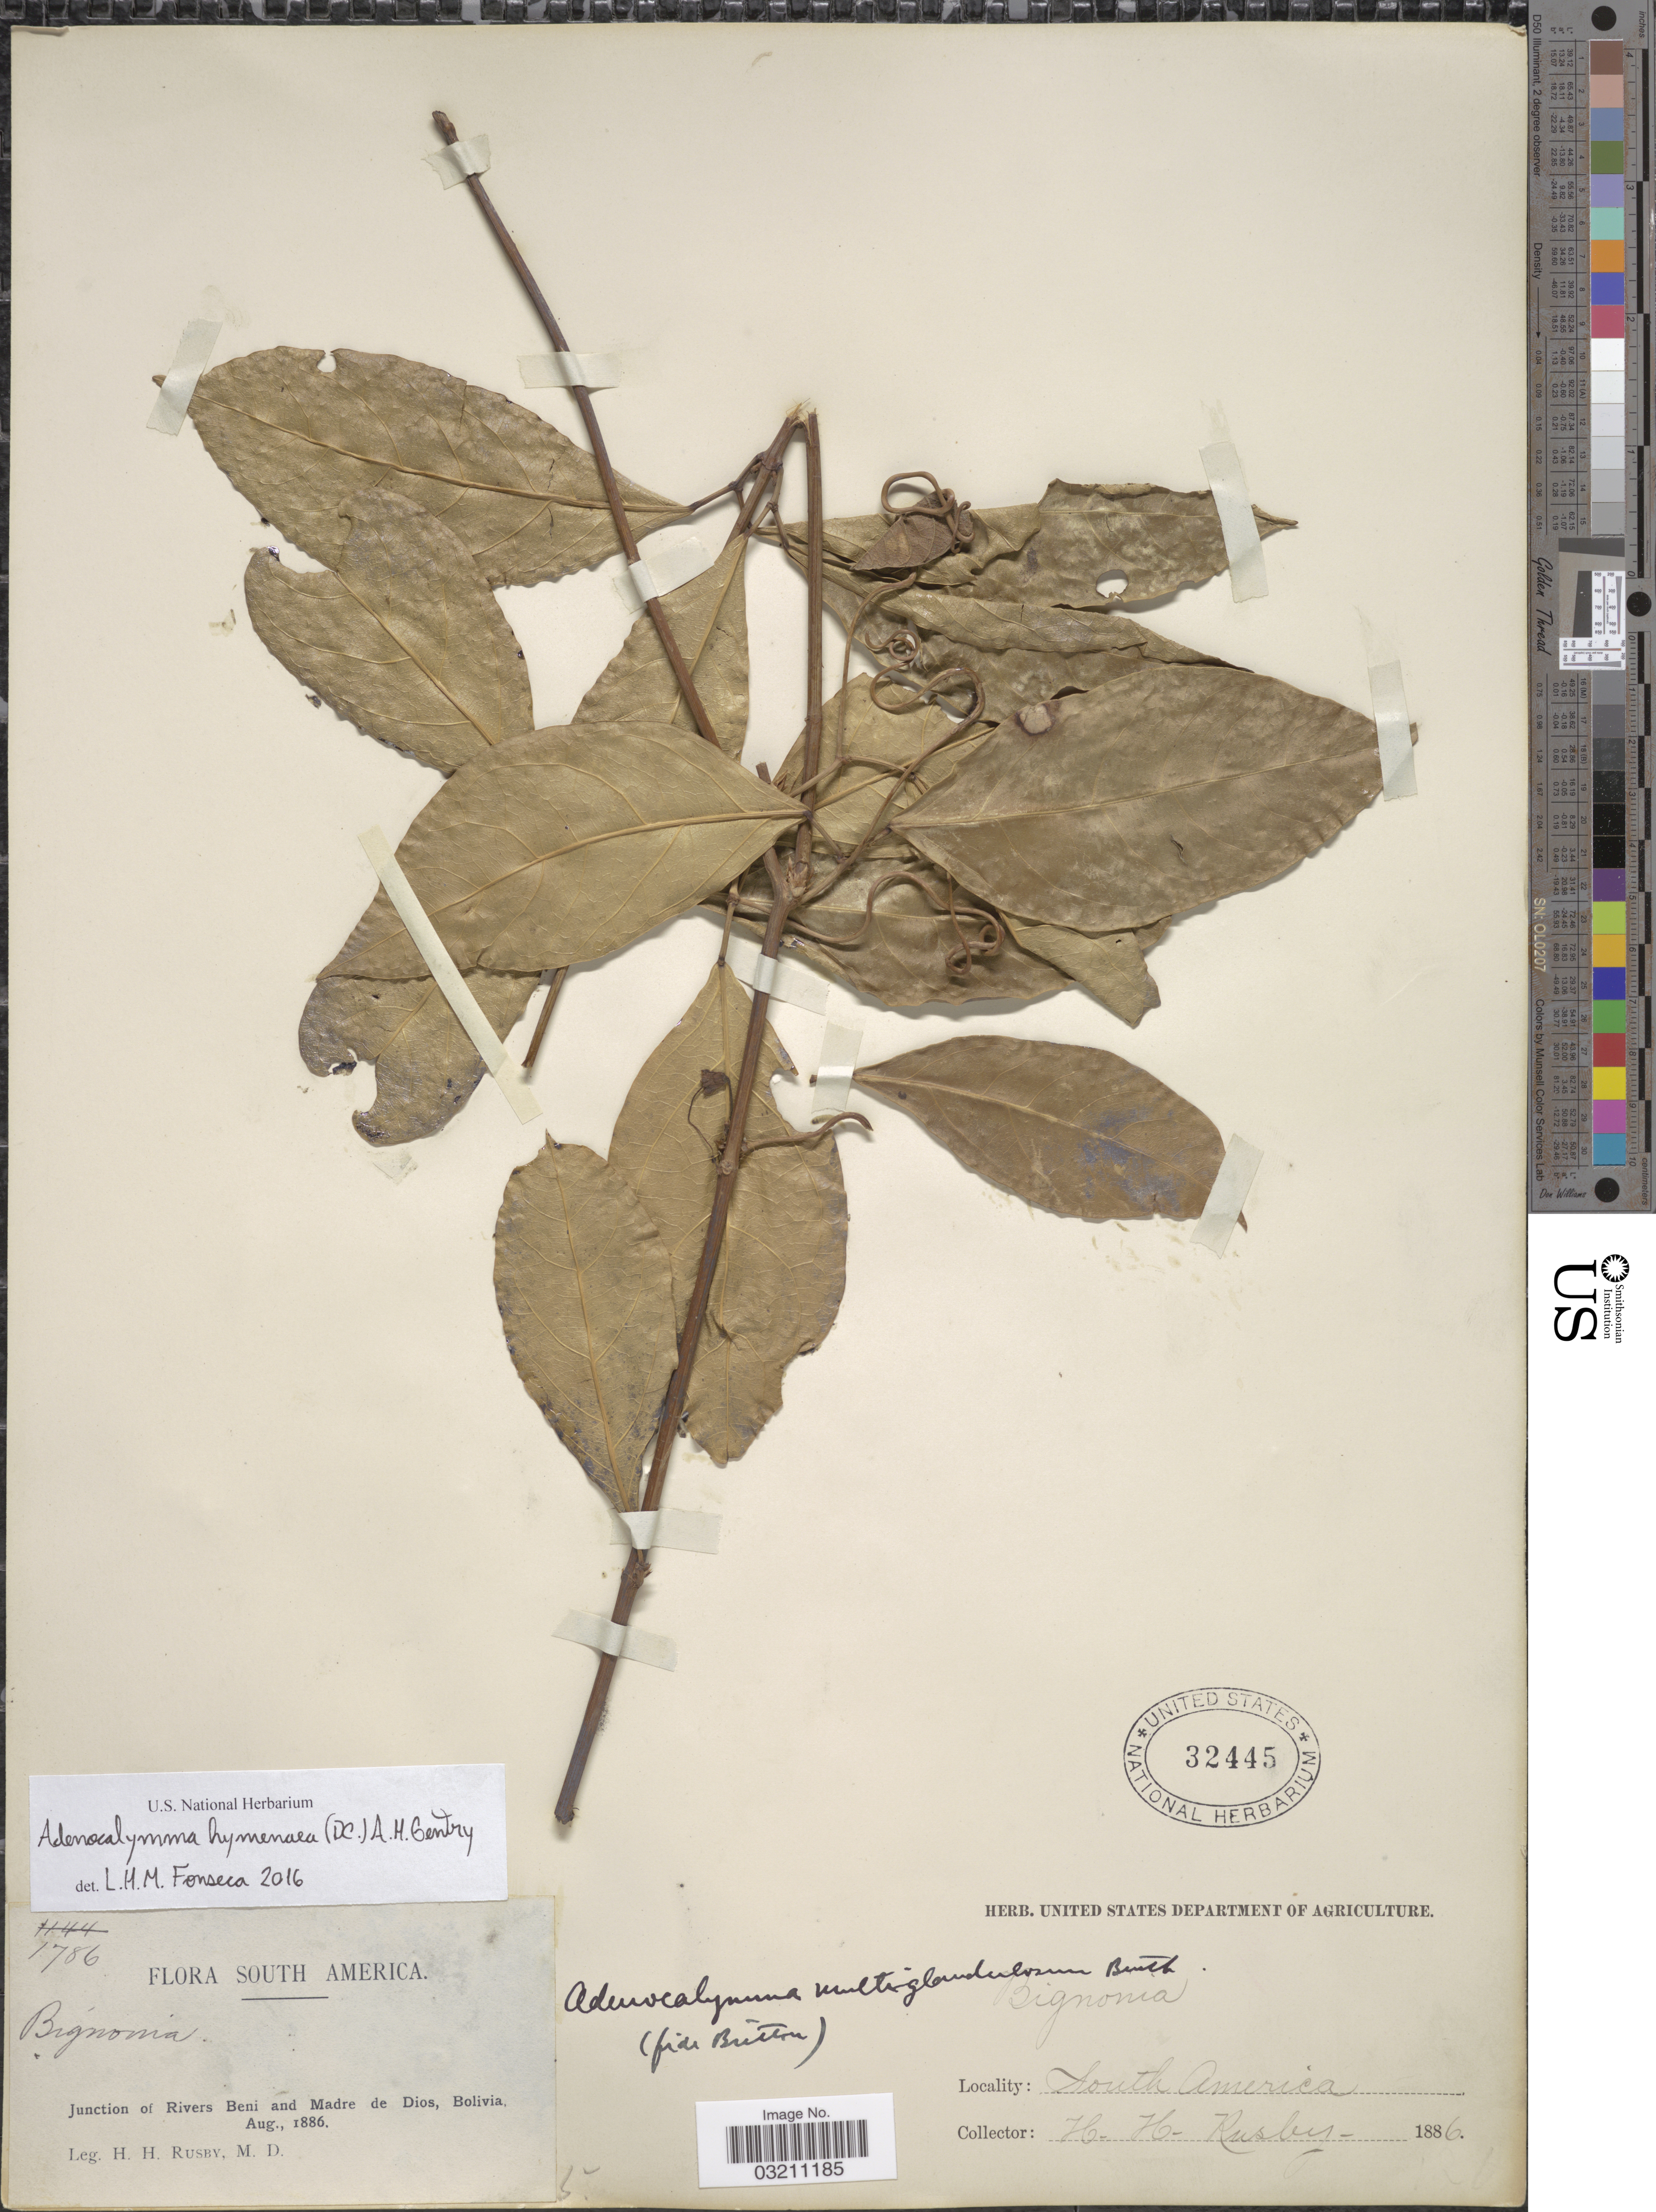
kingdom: Plantae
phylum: Tracheophyta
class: Magnoliopsida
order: Lamiales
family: Bignoniaceae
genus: Mansoa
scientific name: Mansoa hymenaea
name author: (DC.) A.H. Gentry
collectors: H. H. Rusby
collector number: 1786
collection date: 1886-08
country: Bolivia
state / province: Beni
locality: Junction of Rivers Beni and Madre de Dios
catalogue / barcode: US 32445